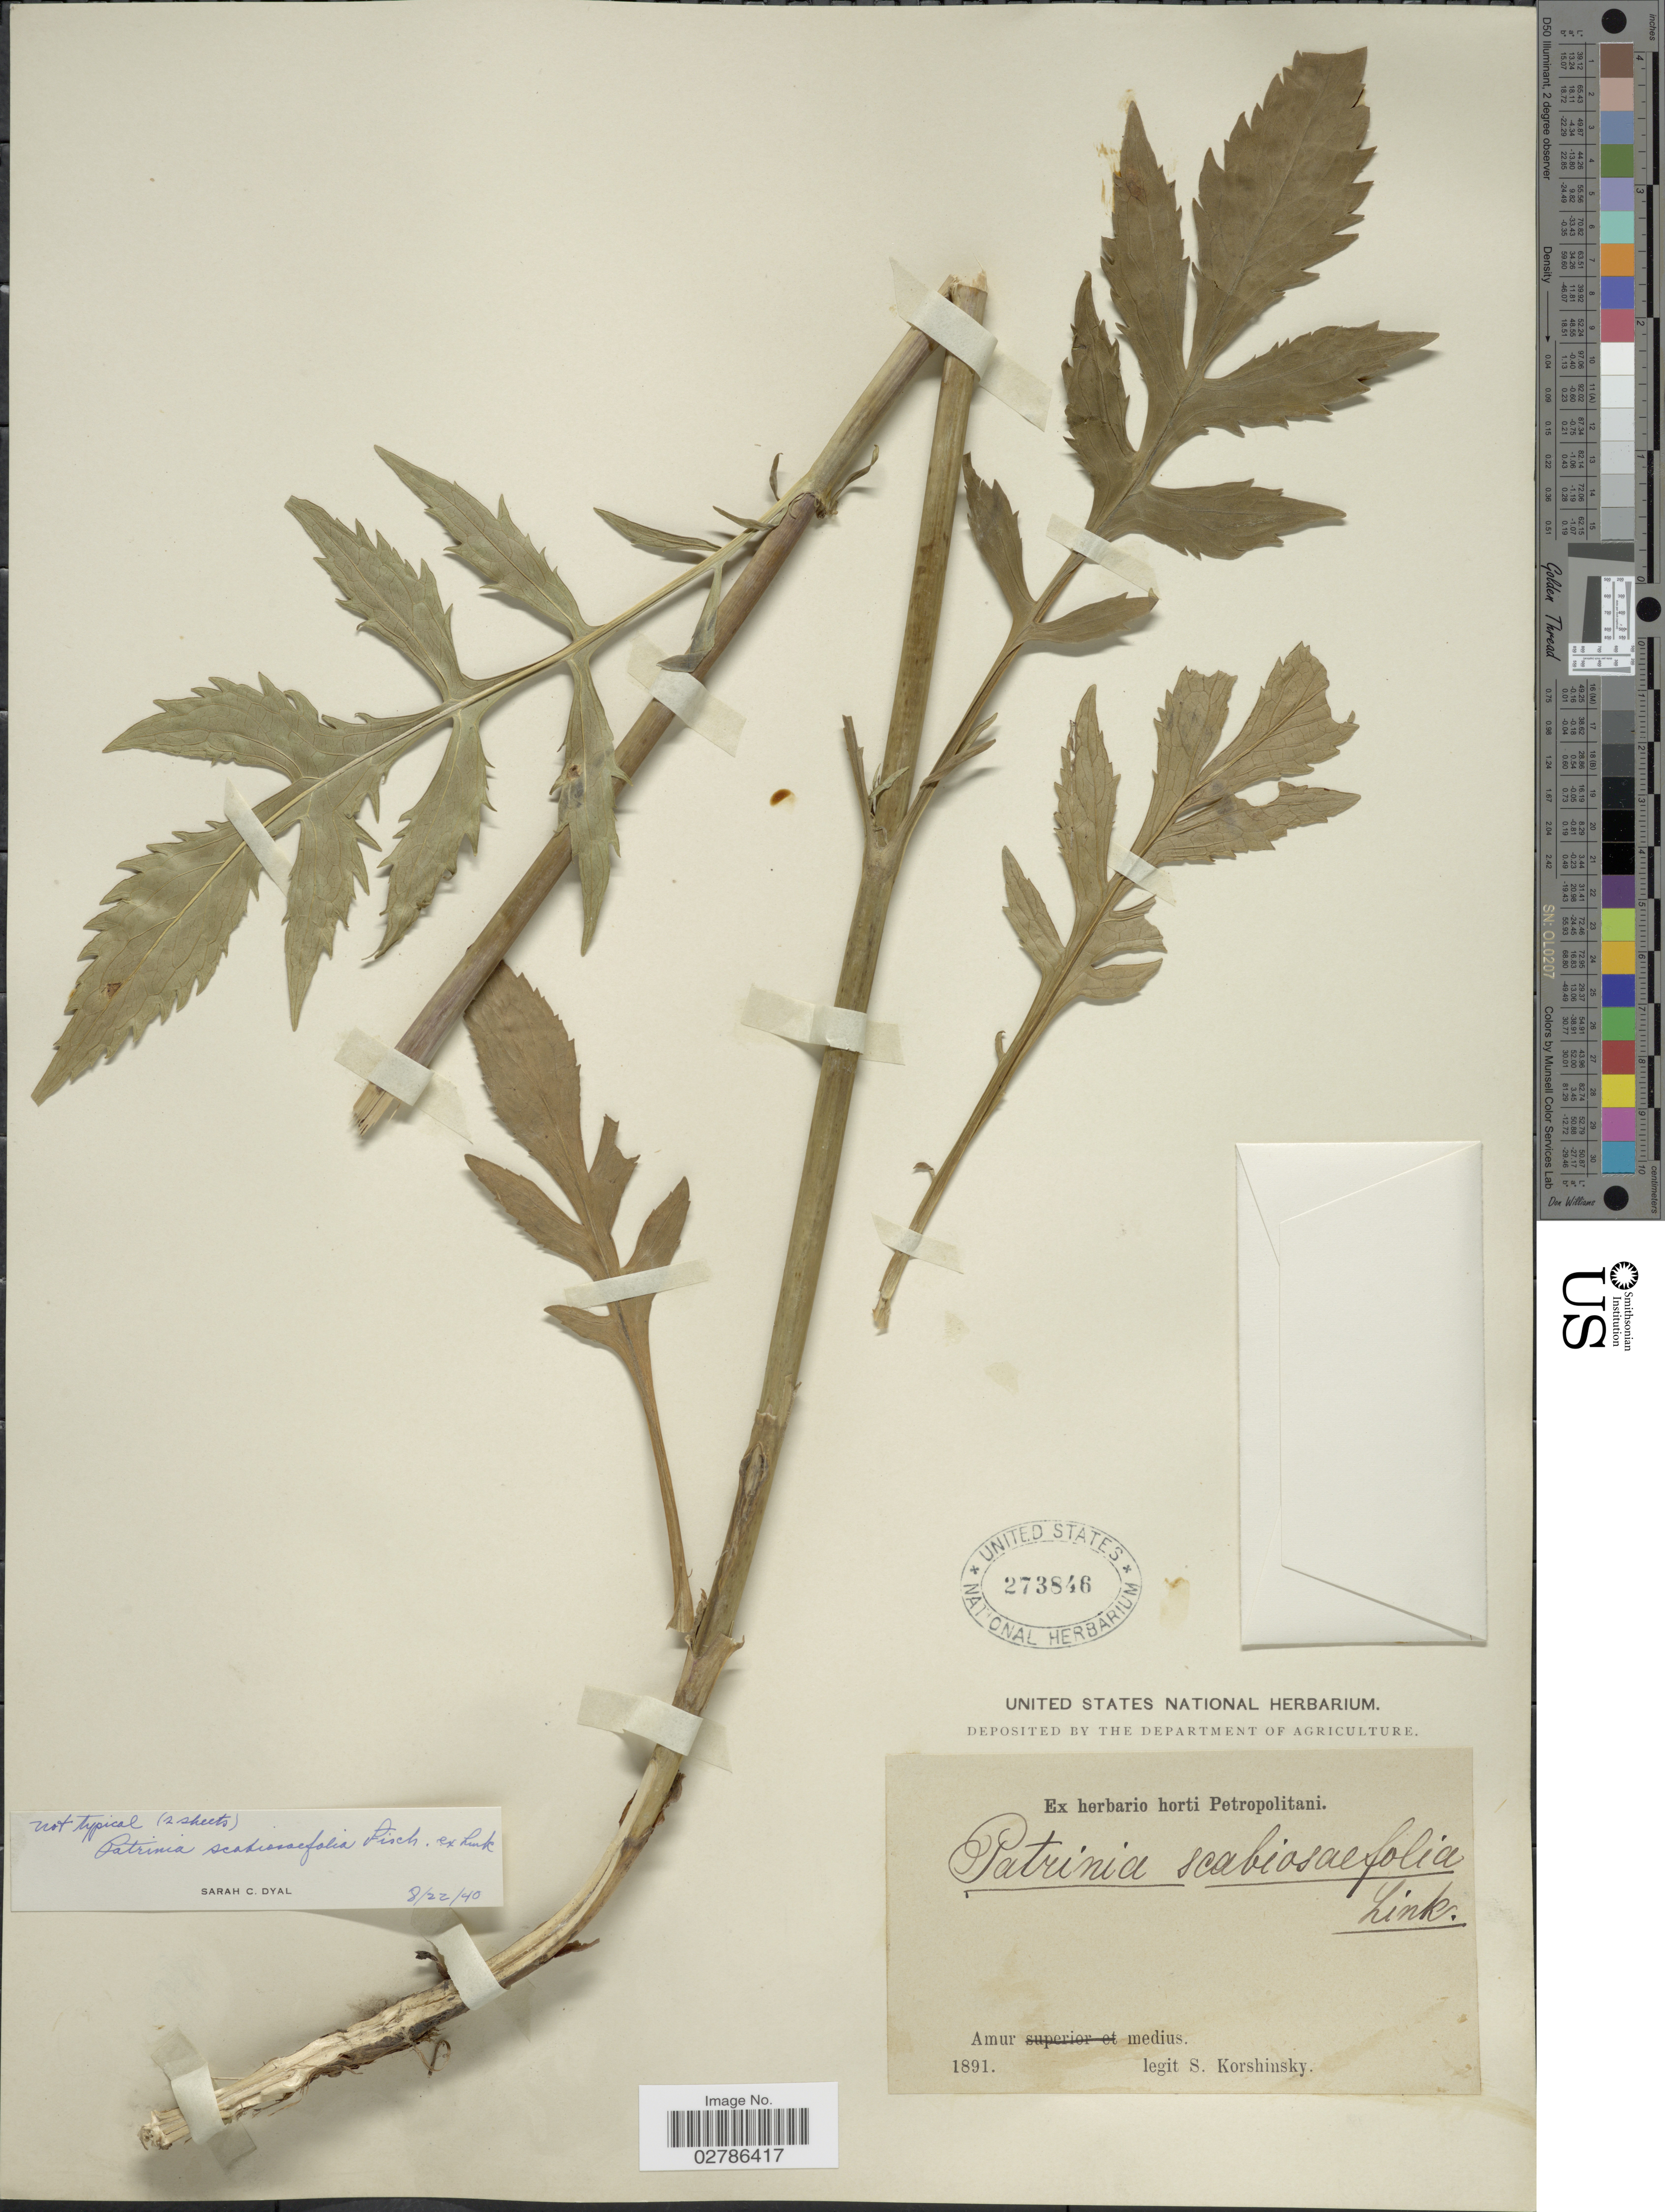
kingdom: Plantae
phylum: Tracheophyta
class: Magnoliopsida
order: Dipsacales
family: Caprifoliaceae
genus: Patrinia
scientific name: Patrinia scabiosifolia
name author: Link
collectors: S. I. Korshinsky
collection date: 1891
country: Russian Federation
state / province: Amur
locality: Amur medius.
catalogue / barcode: US 273846